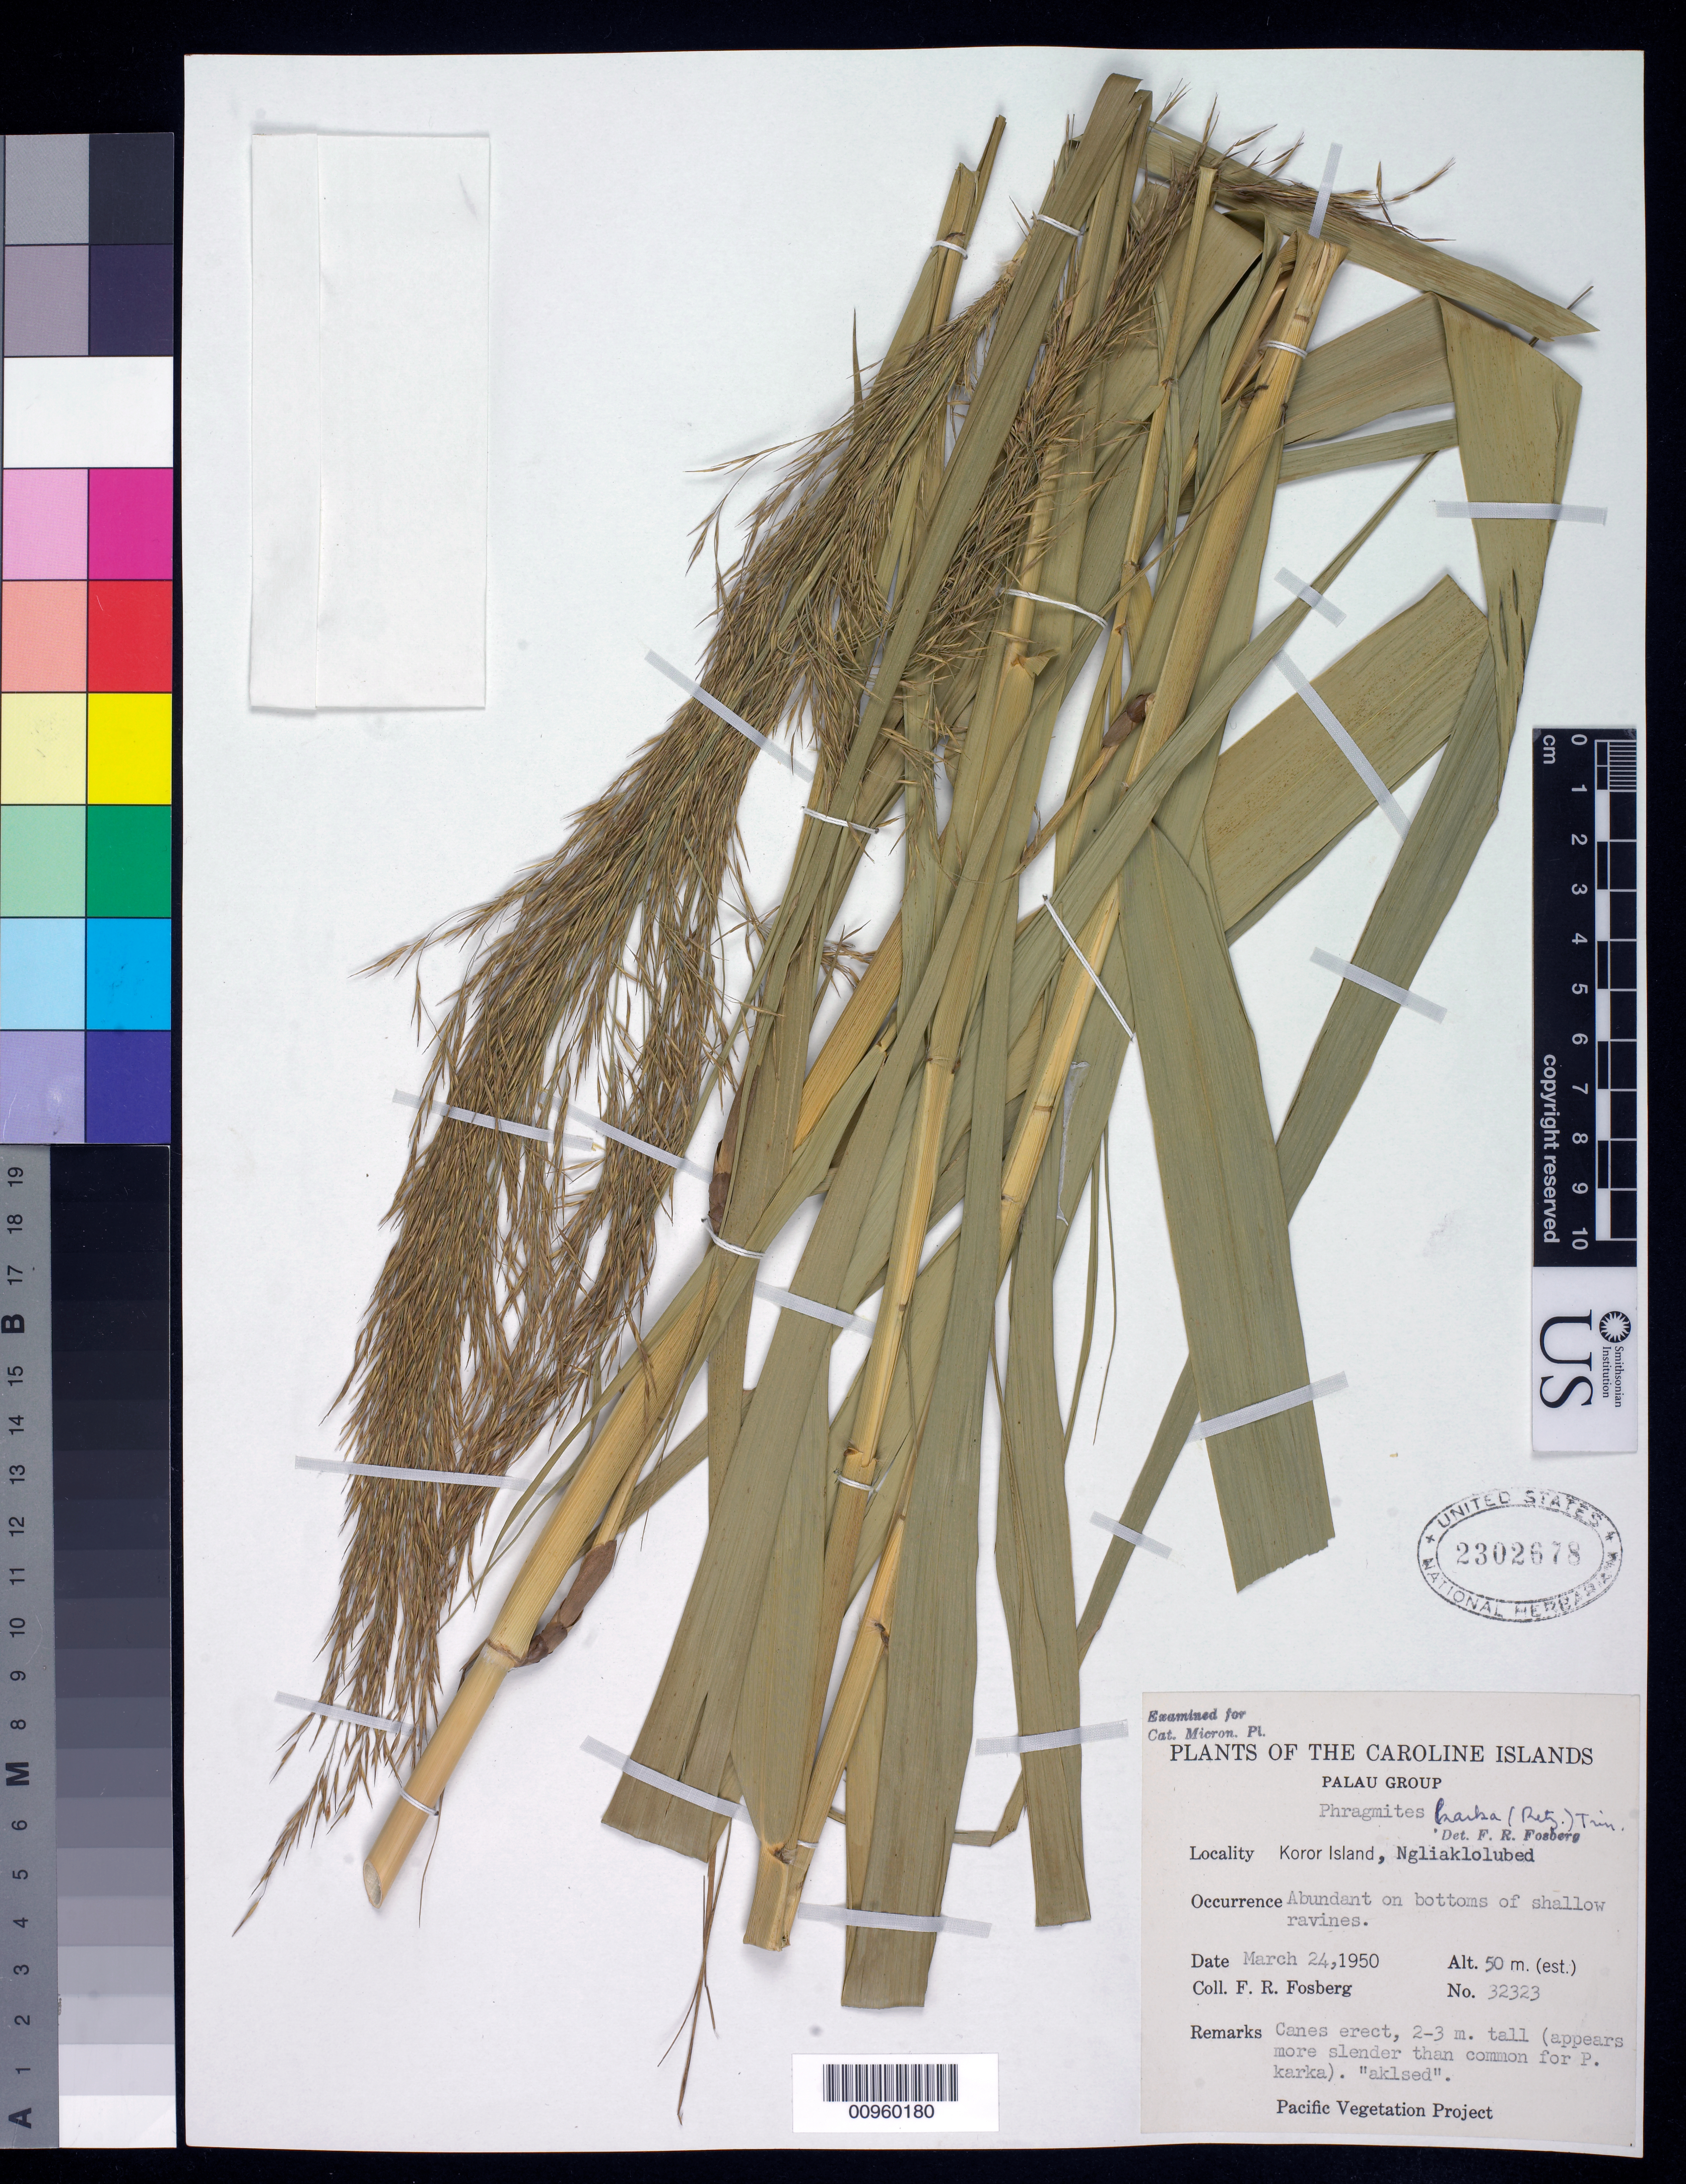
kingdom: Plantae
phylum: Tracheophyta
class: Liliopsida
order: Poales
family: Poaceae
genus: Phragmites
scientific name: Phragmites karka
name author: (Retz.) Trin. ex Steud.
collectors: F. R. Fosberg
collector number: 32323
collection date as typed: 24 Mar 1950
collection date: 1950-03-24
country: Palau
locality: Abundant on bottoms of shallow ravines.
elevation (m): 50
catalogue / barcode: US 2302678